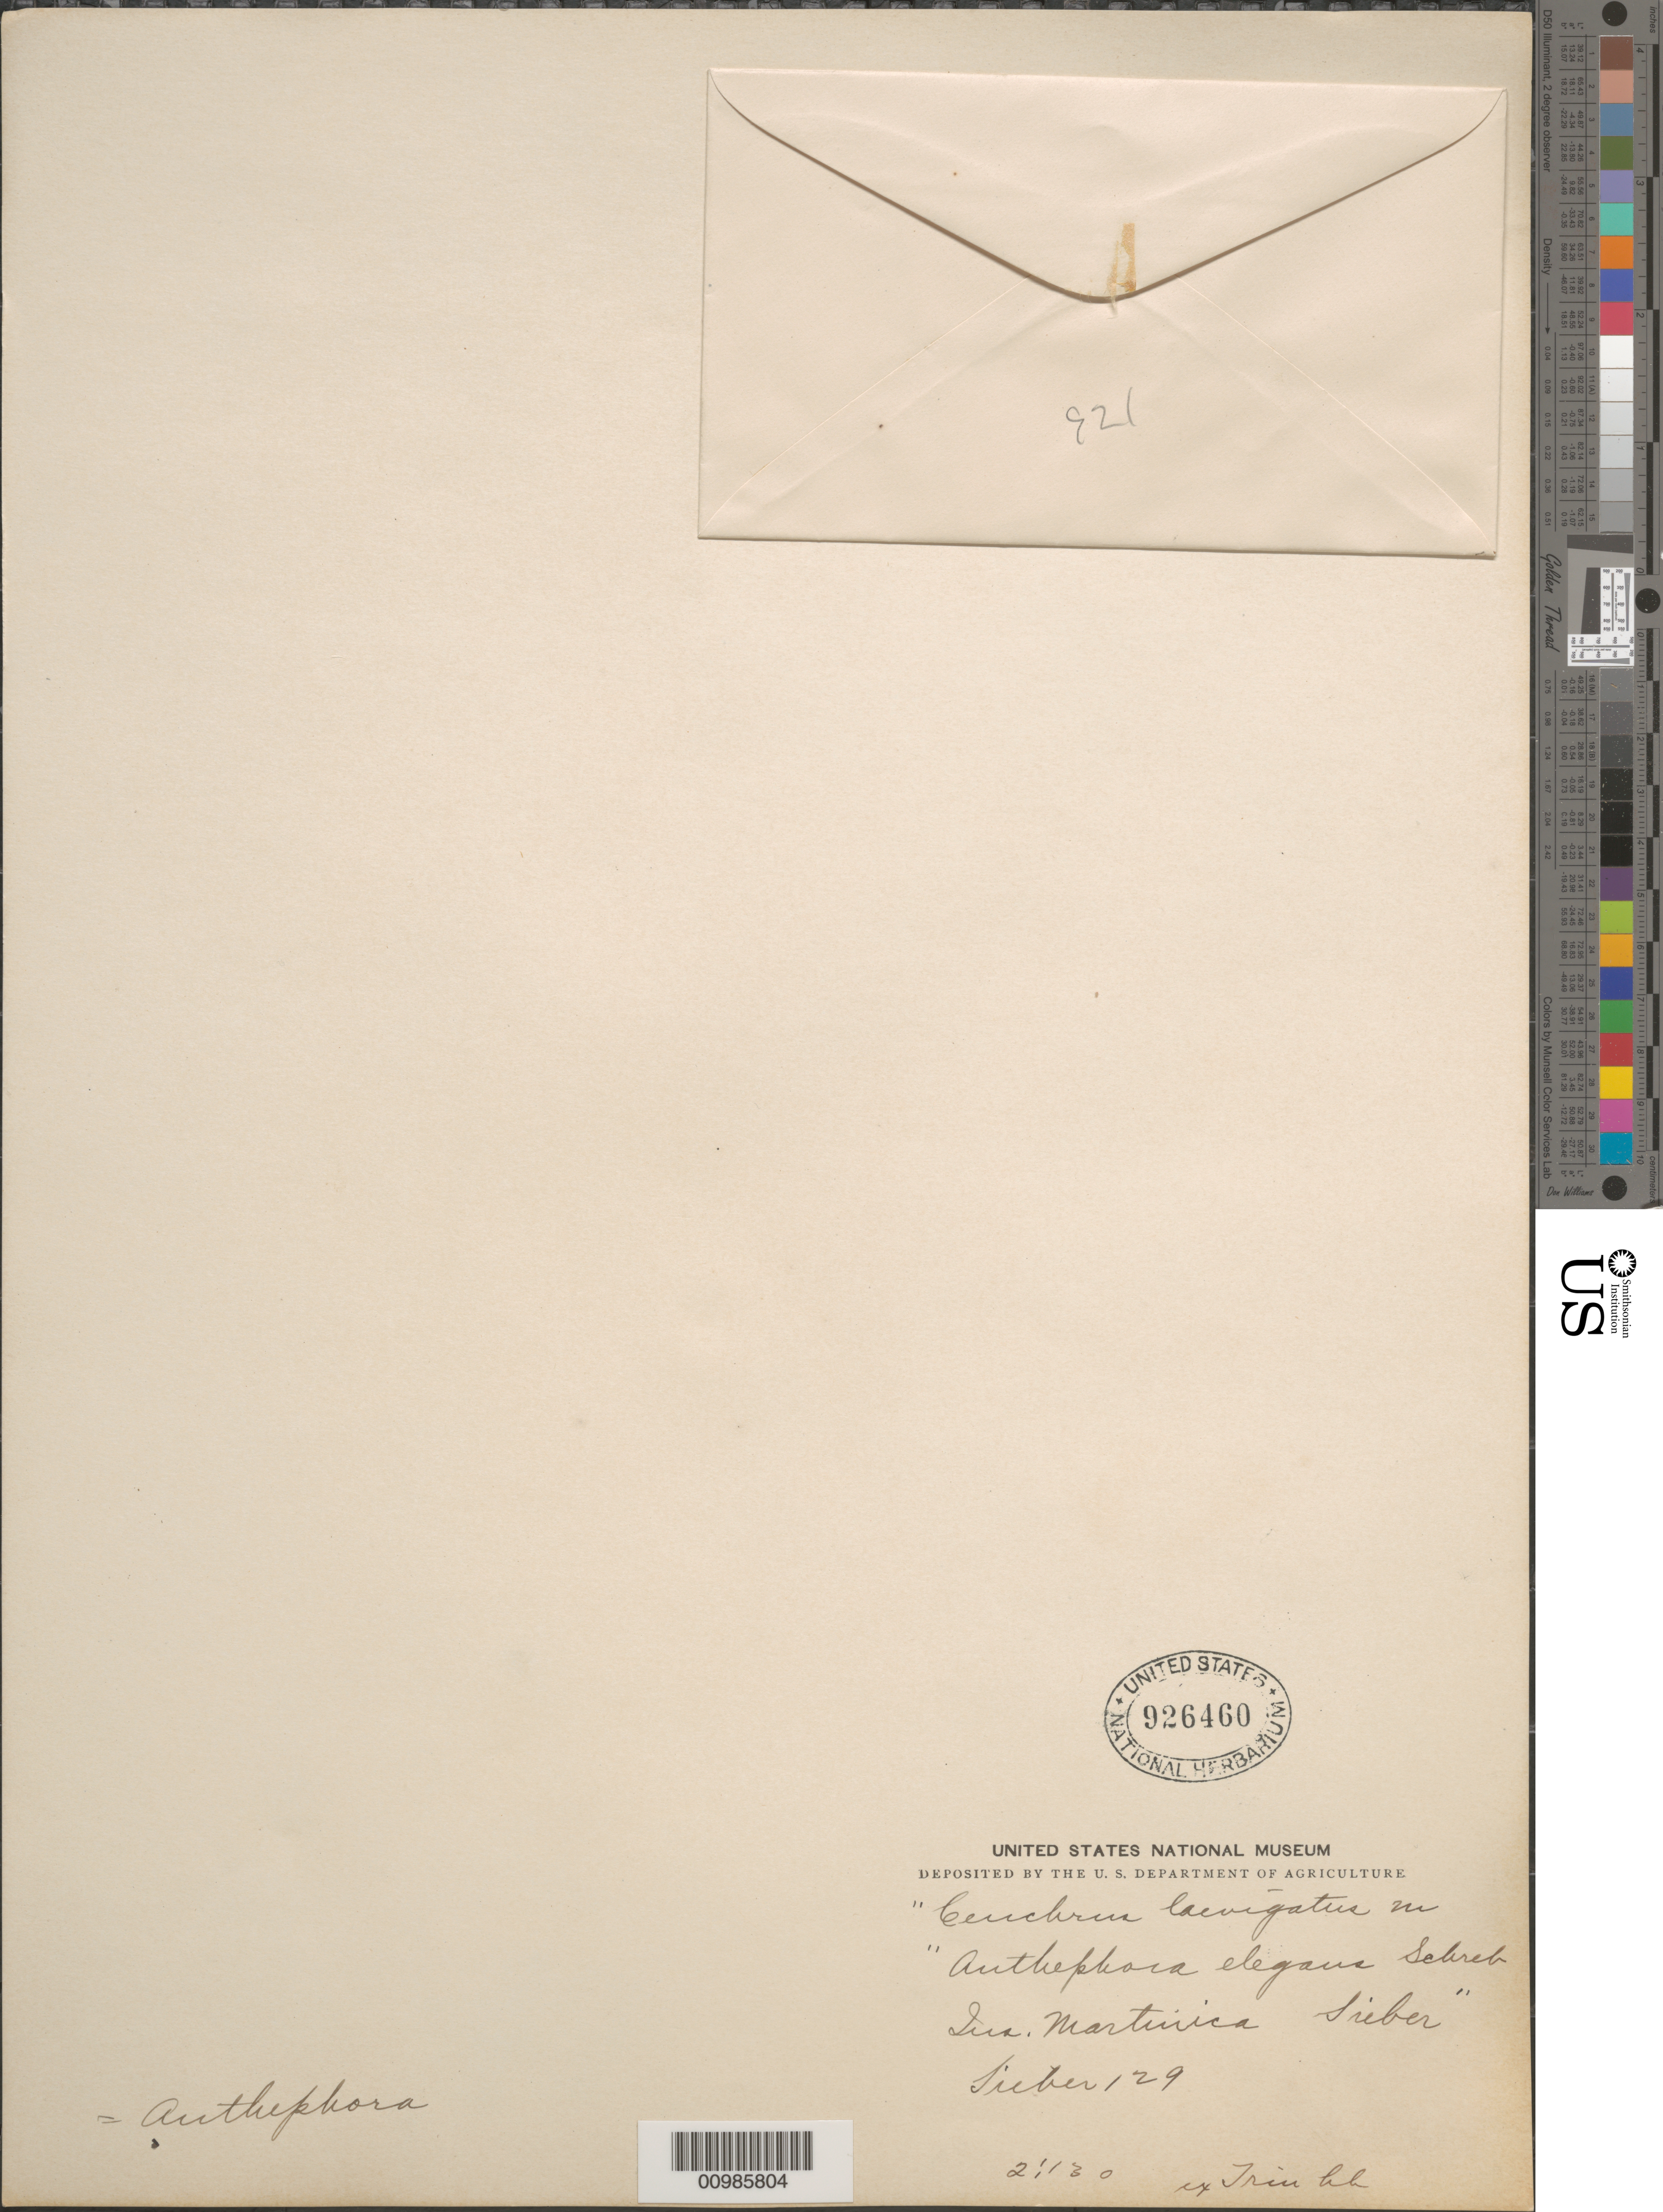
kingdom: Plantae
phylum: Tracheophyta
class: Liliopsida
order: Poales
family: Poaceae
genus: Anthephora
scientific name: Anthephora hermaphrodita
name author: (L.) Kuntze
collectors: F. W. Sieber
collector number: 129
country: Martinique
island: Martinique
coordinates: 0 N, 0 E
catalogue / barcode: US 926460